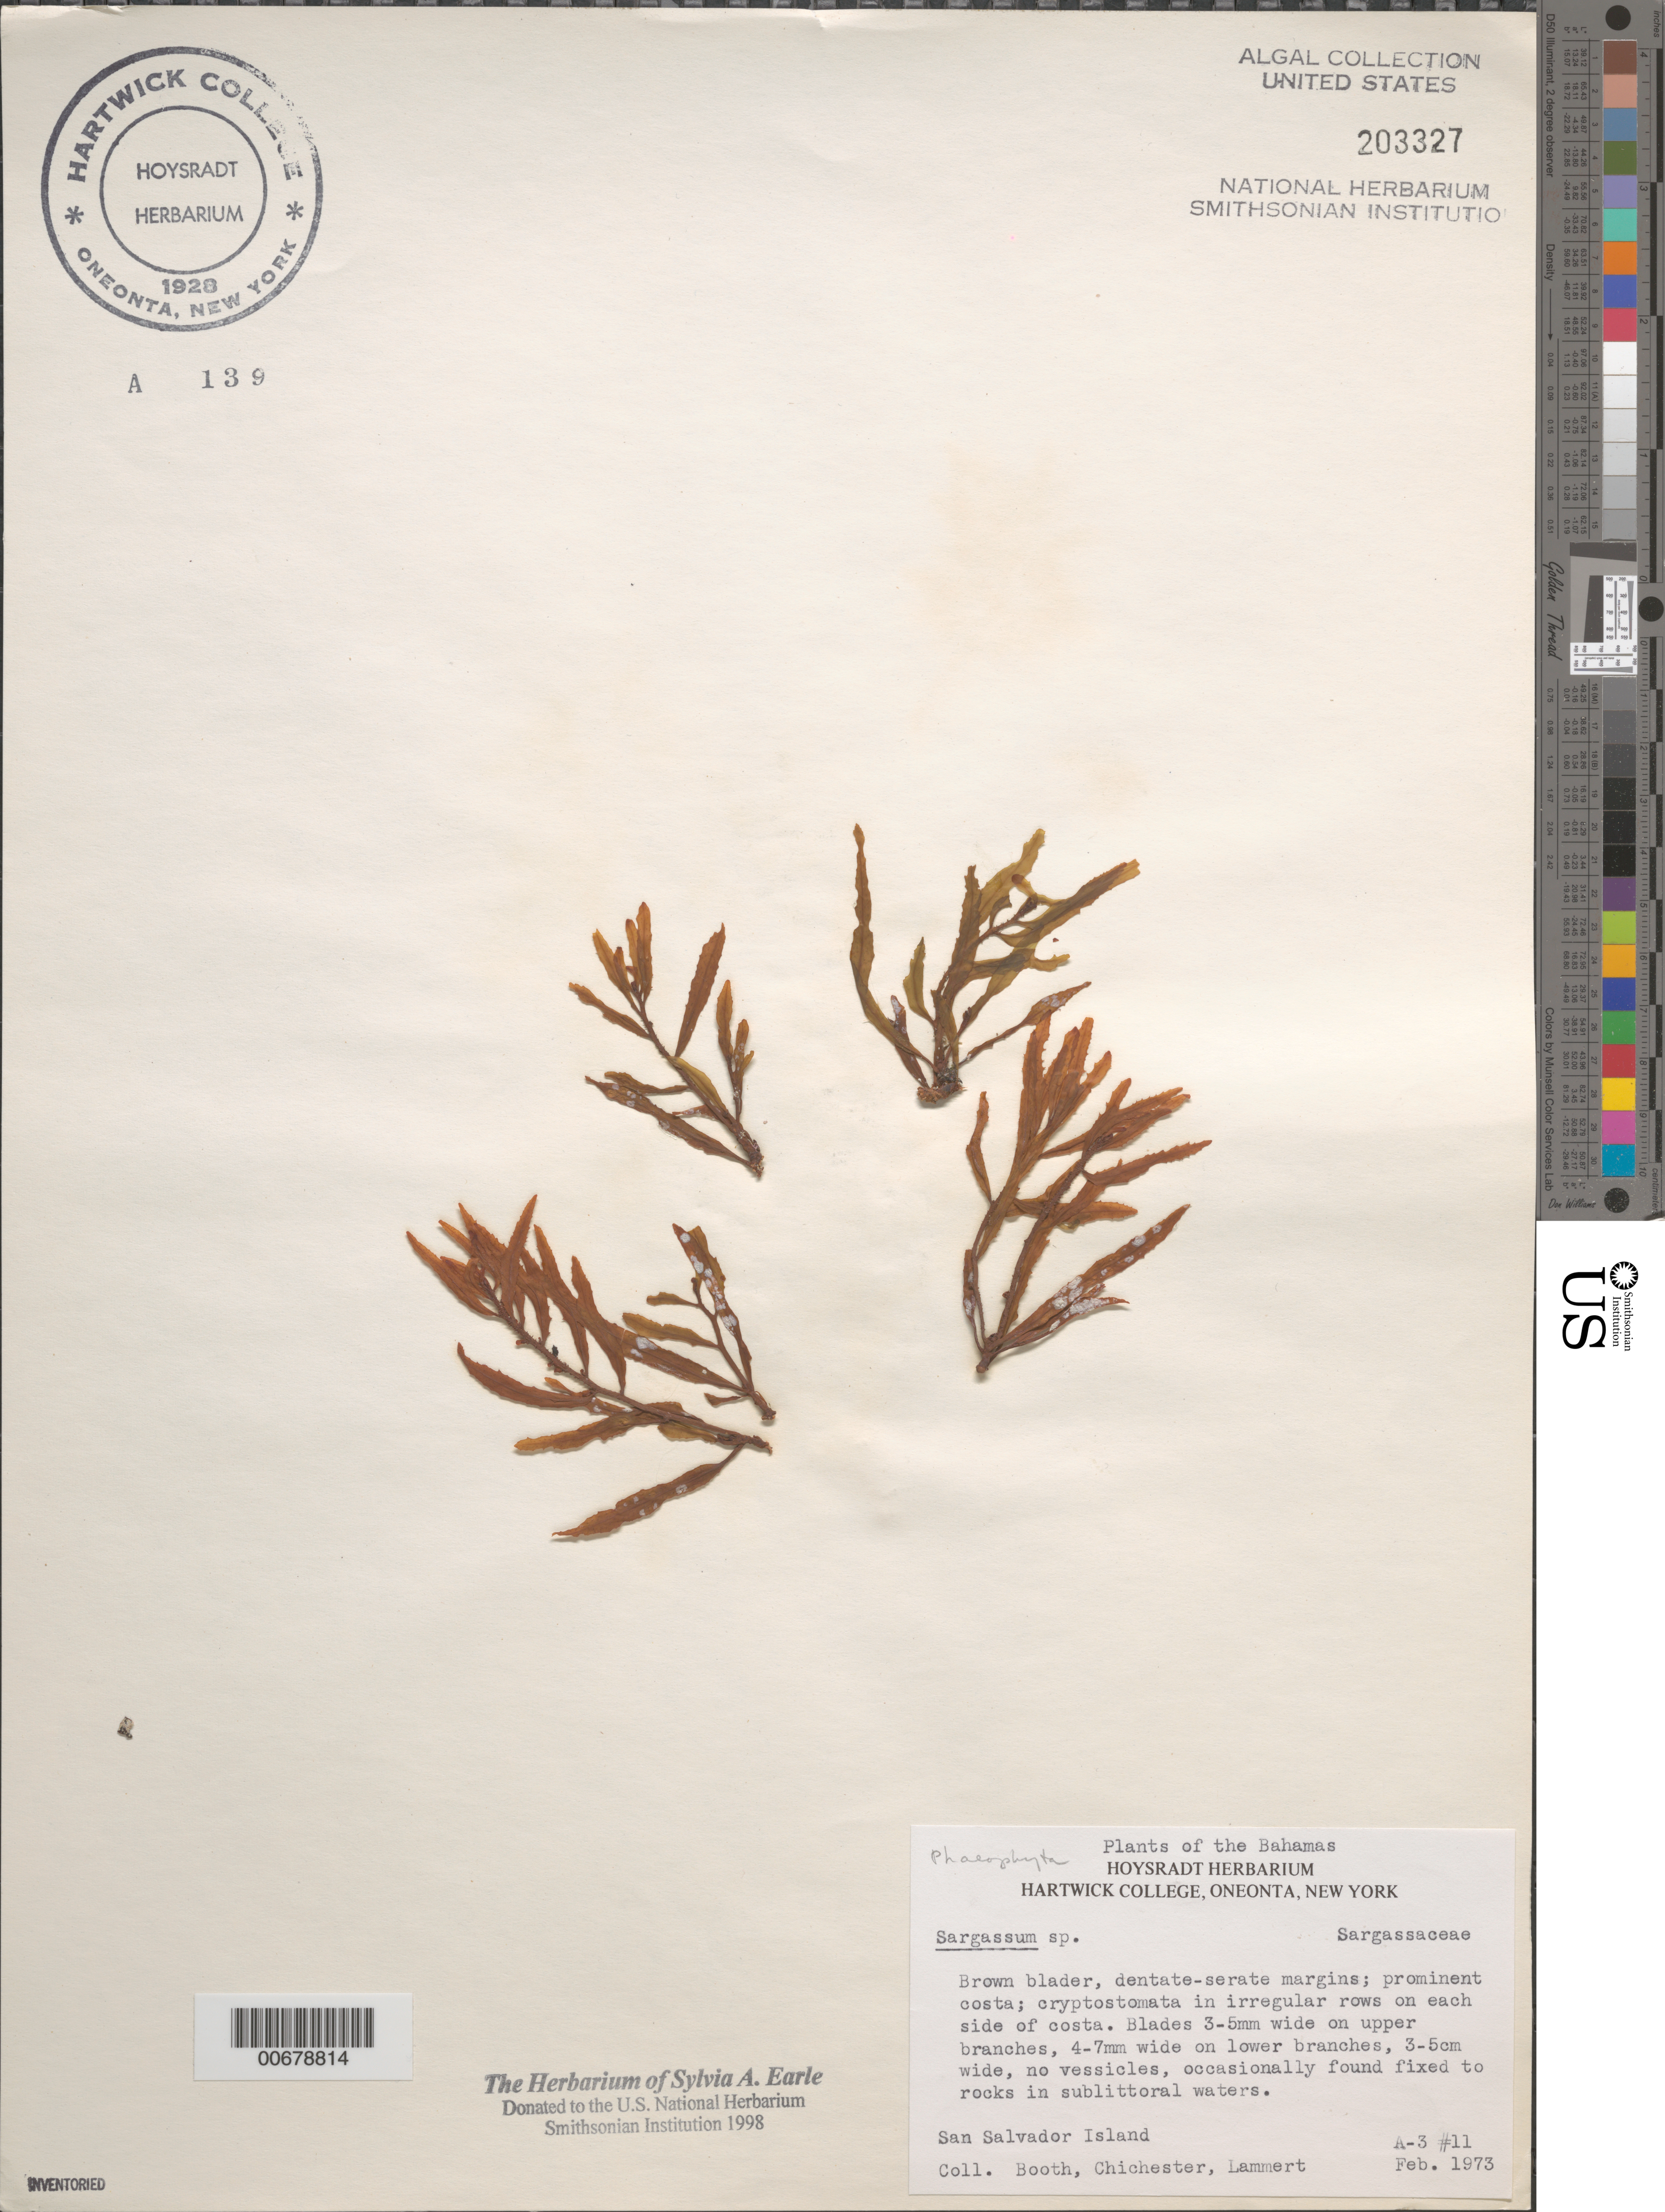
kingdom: Chromista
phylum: Ochrophyta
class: Phaeophyceae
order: Fucales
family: Sargassaceae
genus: Sargassum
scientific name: Sargassum sp.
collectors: -. Booth, -. Chichester & -. Lammert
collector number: A-3 11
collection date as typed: Feb 1973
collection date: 1973-02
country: Bahamas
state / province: San Salvador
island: San Salvador Island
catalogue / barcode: US 203327